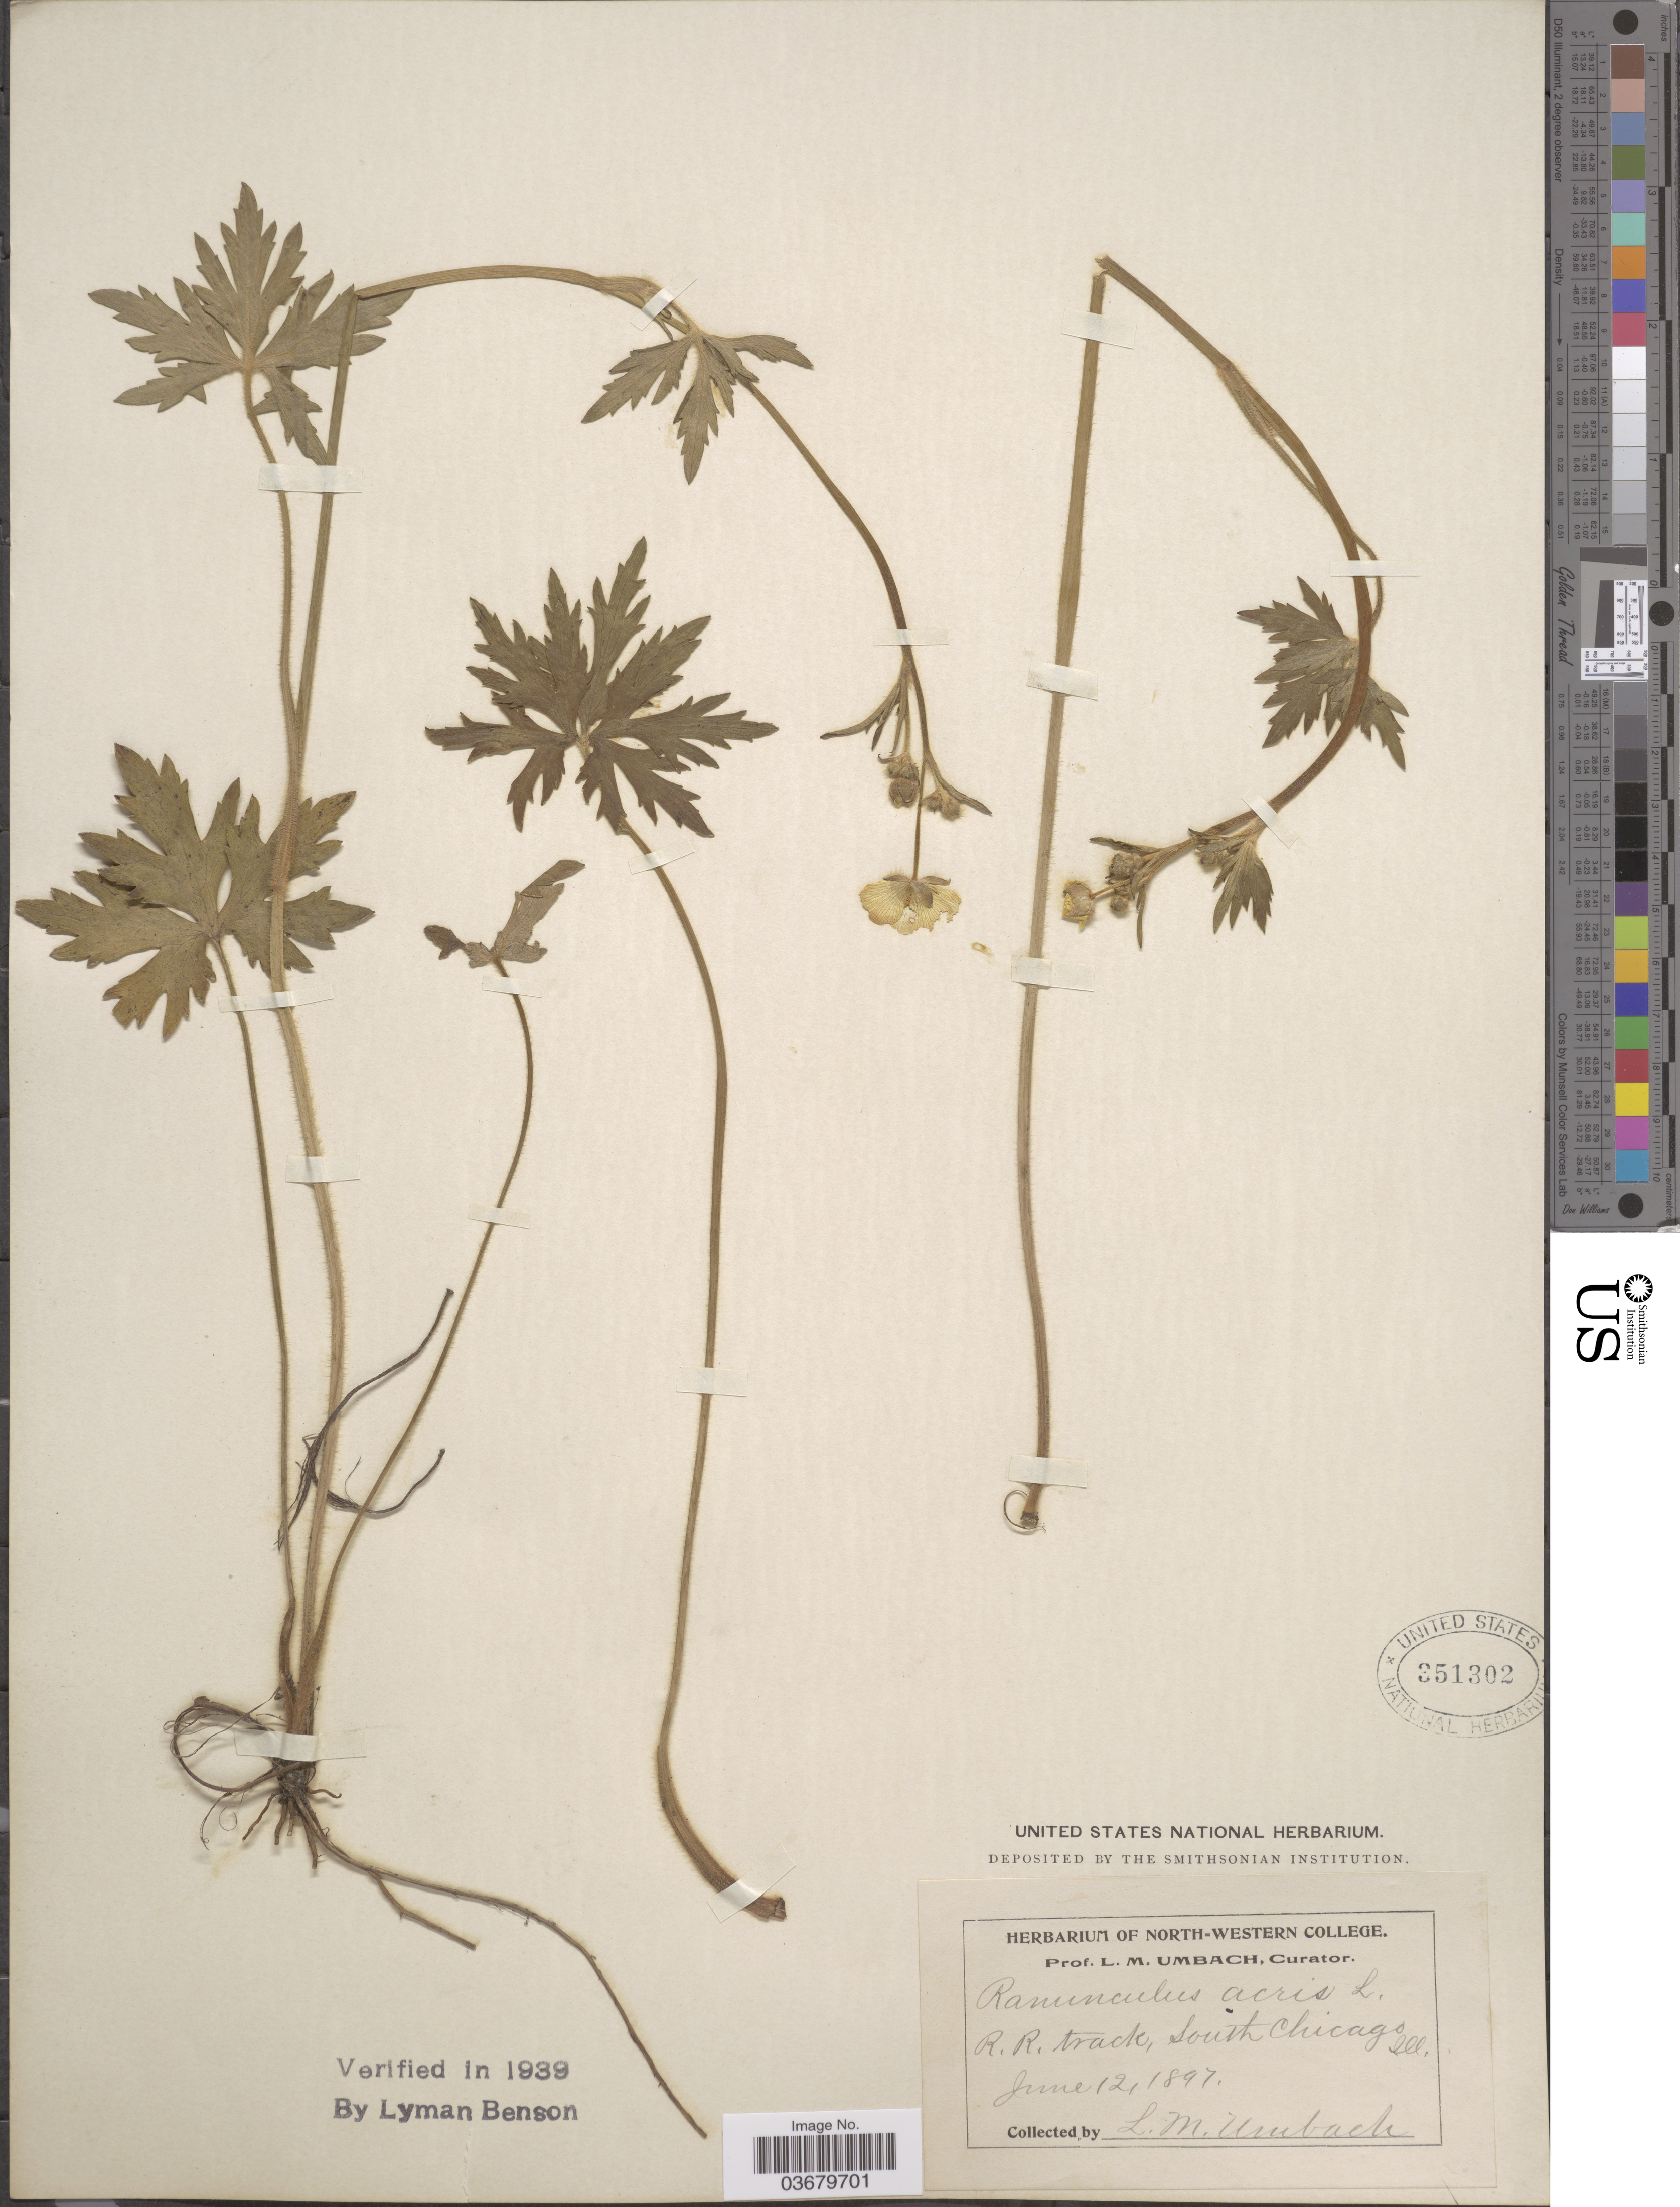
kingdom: Plantae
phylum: Tracheophyta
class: Magnoliopsida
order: Ranunculales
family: Ranunculaceae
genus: Ranunculus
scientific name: Ranunculus acris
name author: L.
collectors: L. M. Umbach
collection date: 1897-06-12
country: United States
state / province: Illinois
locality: R. R. track, South Chicago.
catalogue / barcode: US 351302